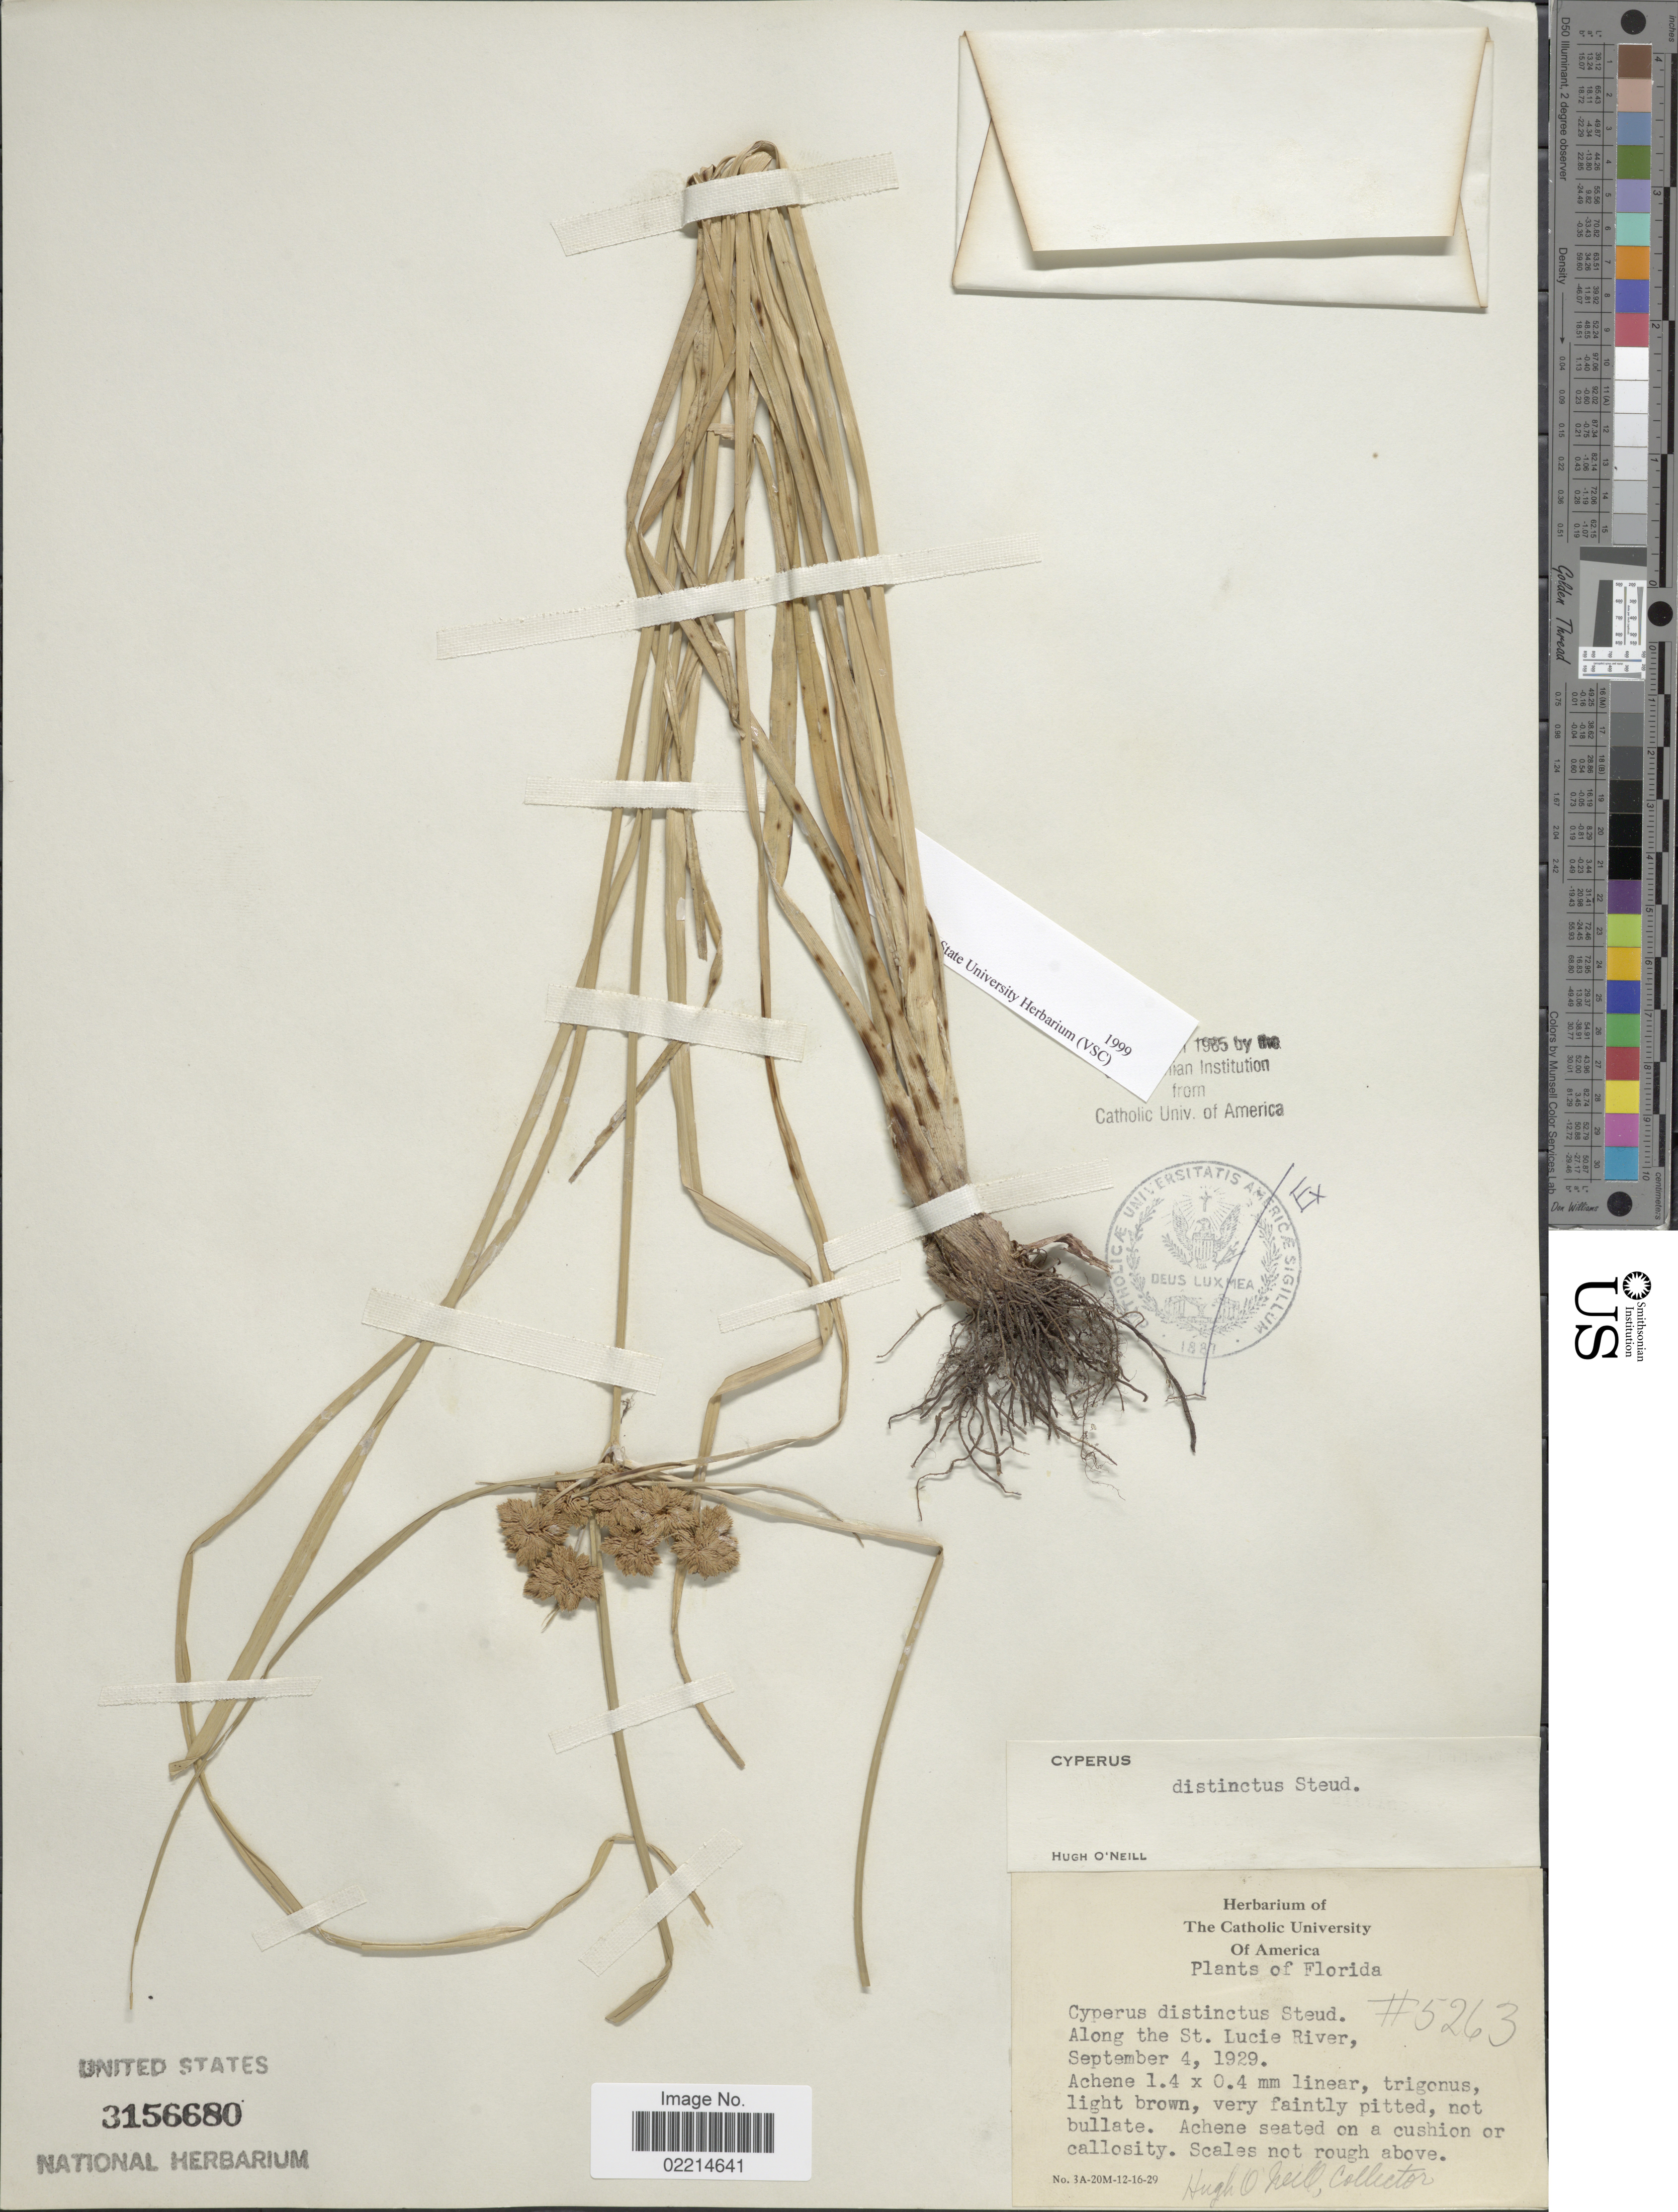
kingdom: Plantae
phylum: Tracheophyta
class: Liliopsida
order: Poales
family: Cyperaceae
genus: Cyperus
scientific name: Cyperus distinctus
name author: Steud.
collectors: H. O'Neill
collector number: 5263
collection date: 1929-09-04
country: United States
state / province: Florida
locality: Along the St. Lucie River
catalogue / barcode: US 3156680